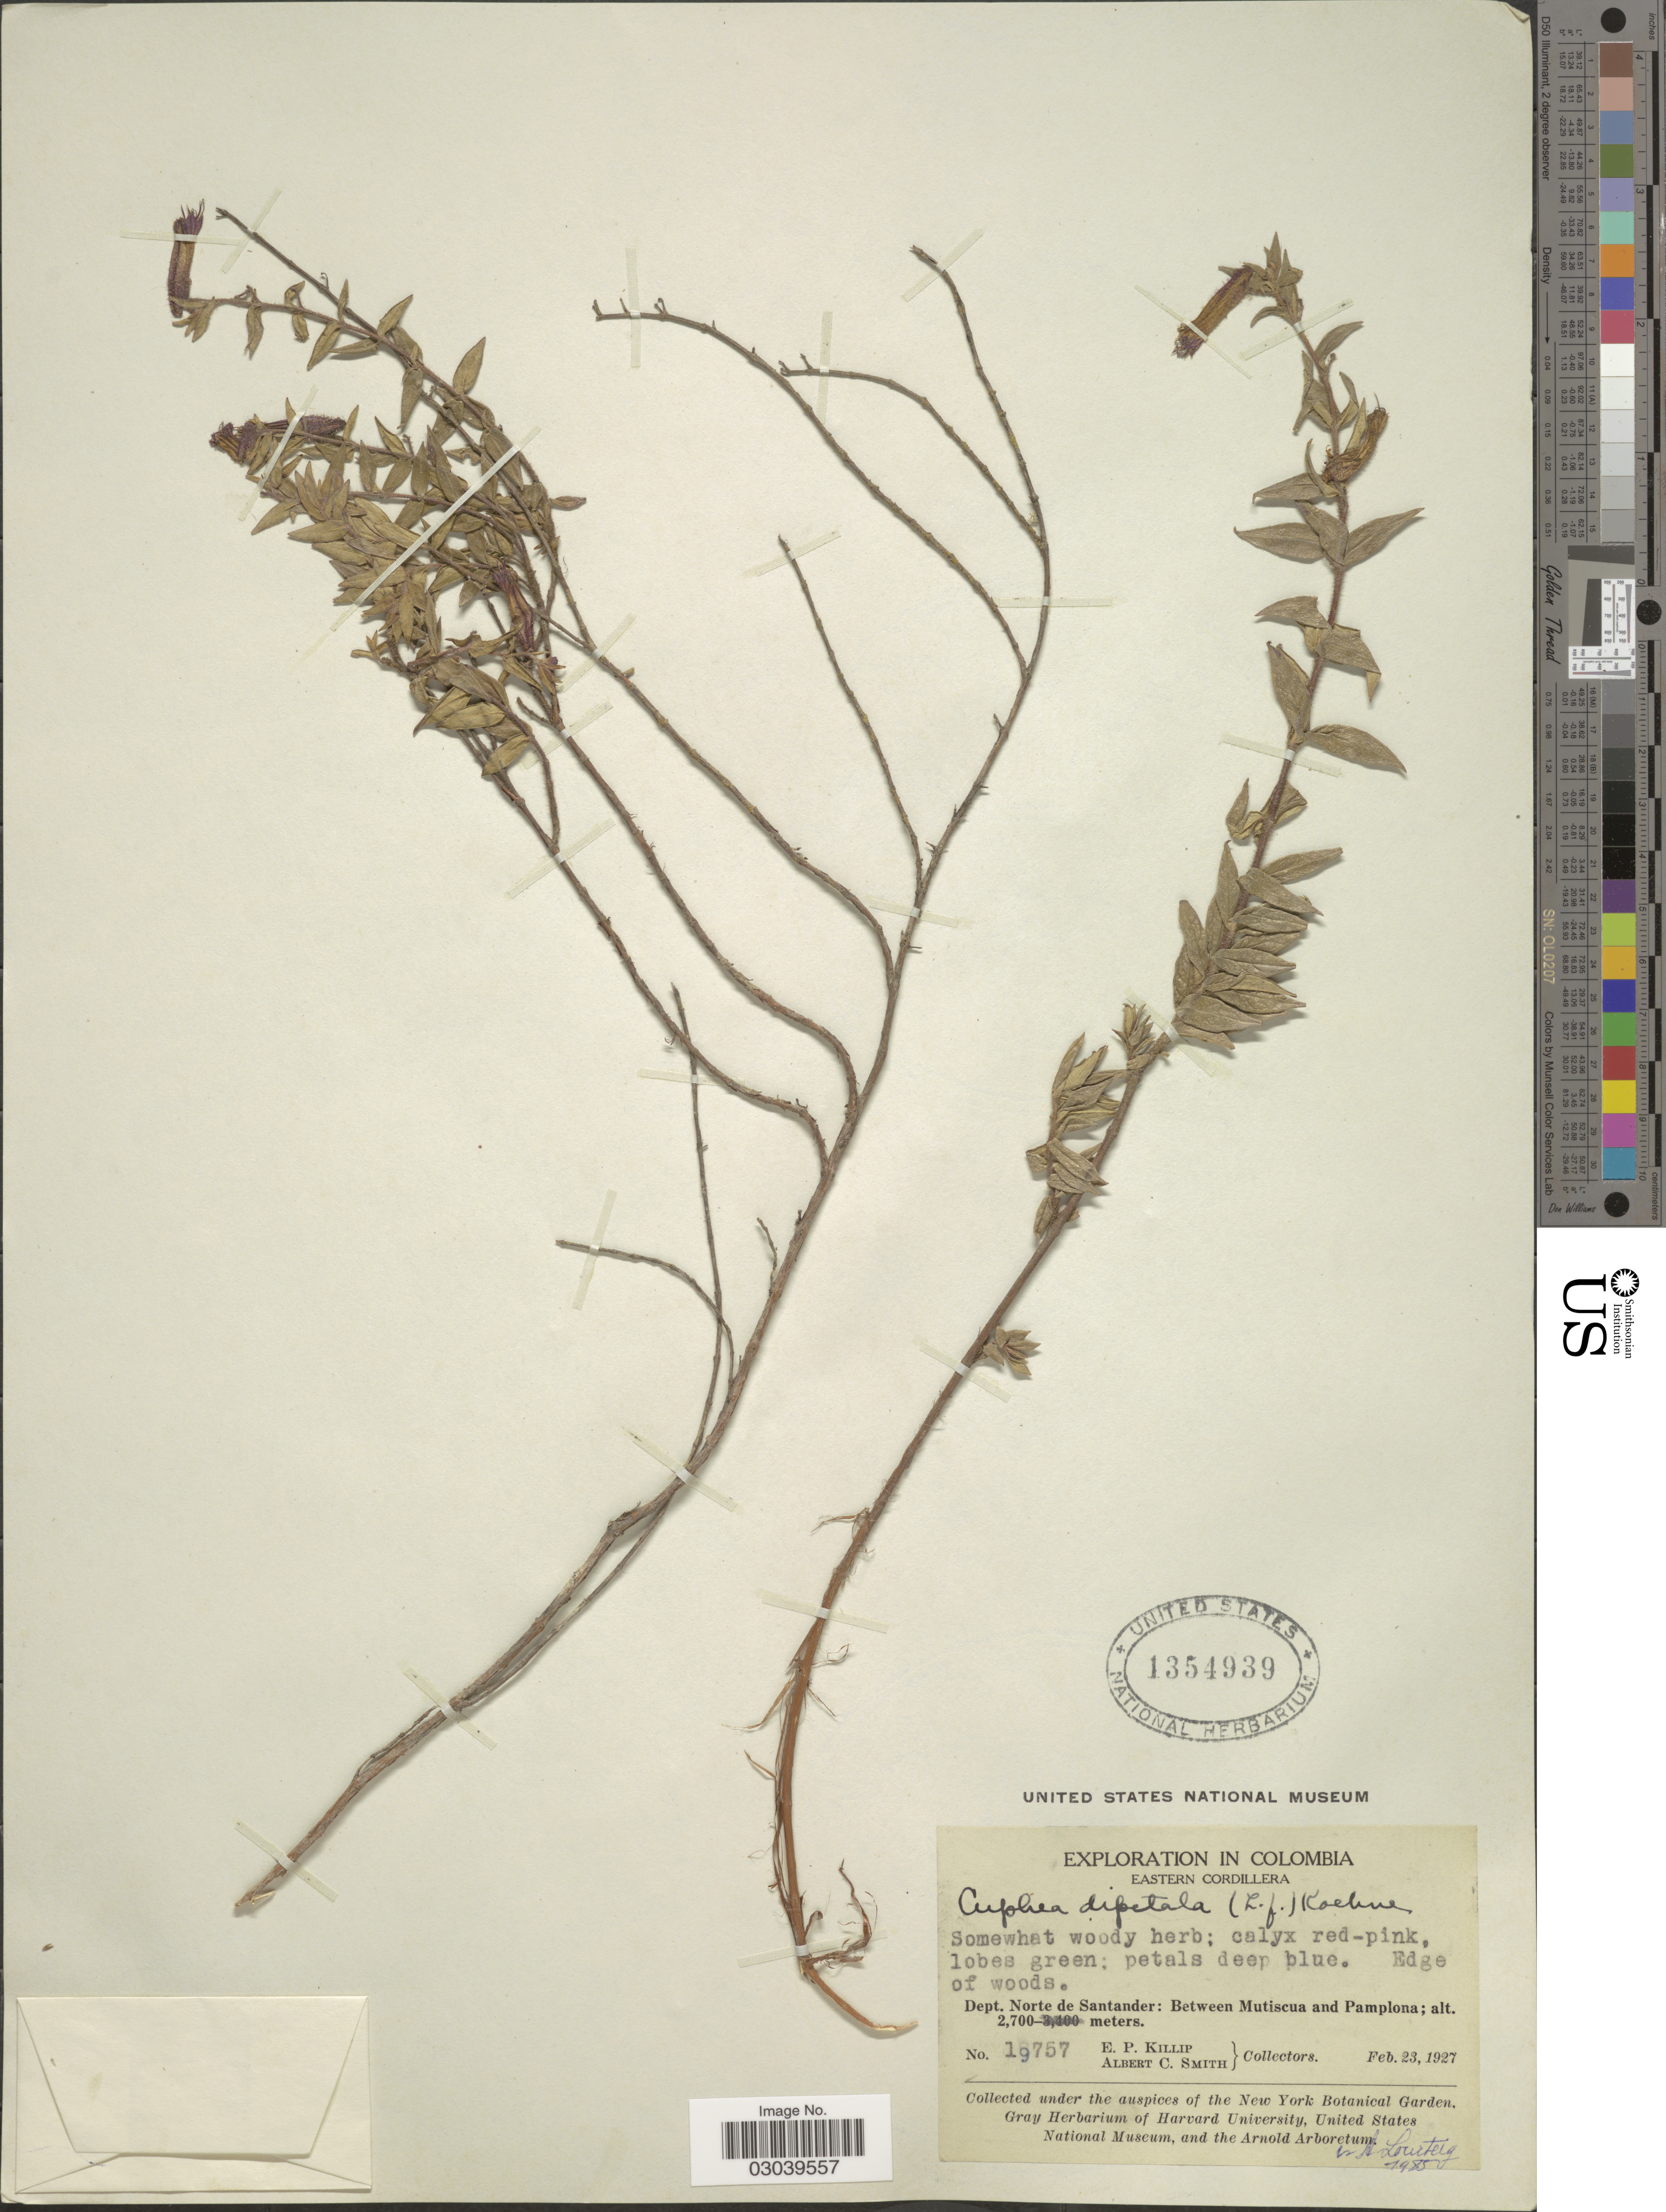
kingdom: Plantae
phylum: Tracheophyta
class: Magnoliopsida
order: Myrtales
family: Lythraceae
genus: Cuphea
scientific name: Cuphea dipetala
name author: (L. f.) Koehne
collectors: E. P. Killip & A. C. Smith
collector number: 19757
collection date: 1927-02-23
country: Colombia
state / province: Norte de Santander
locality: Eastern Cordillera. Dept. Norte de Santander: Between Mutiscua and Pamplona.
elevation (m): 2700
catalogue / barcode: US 1354939